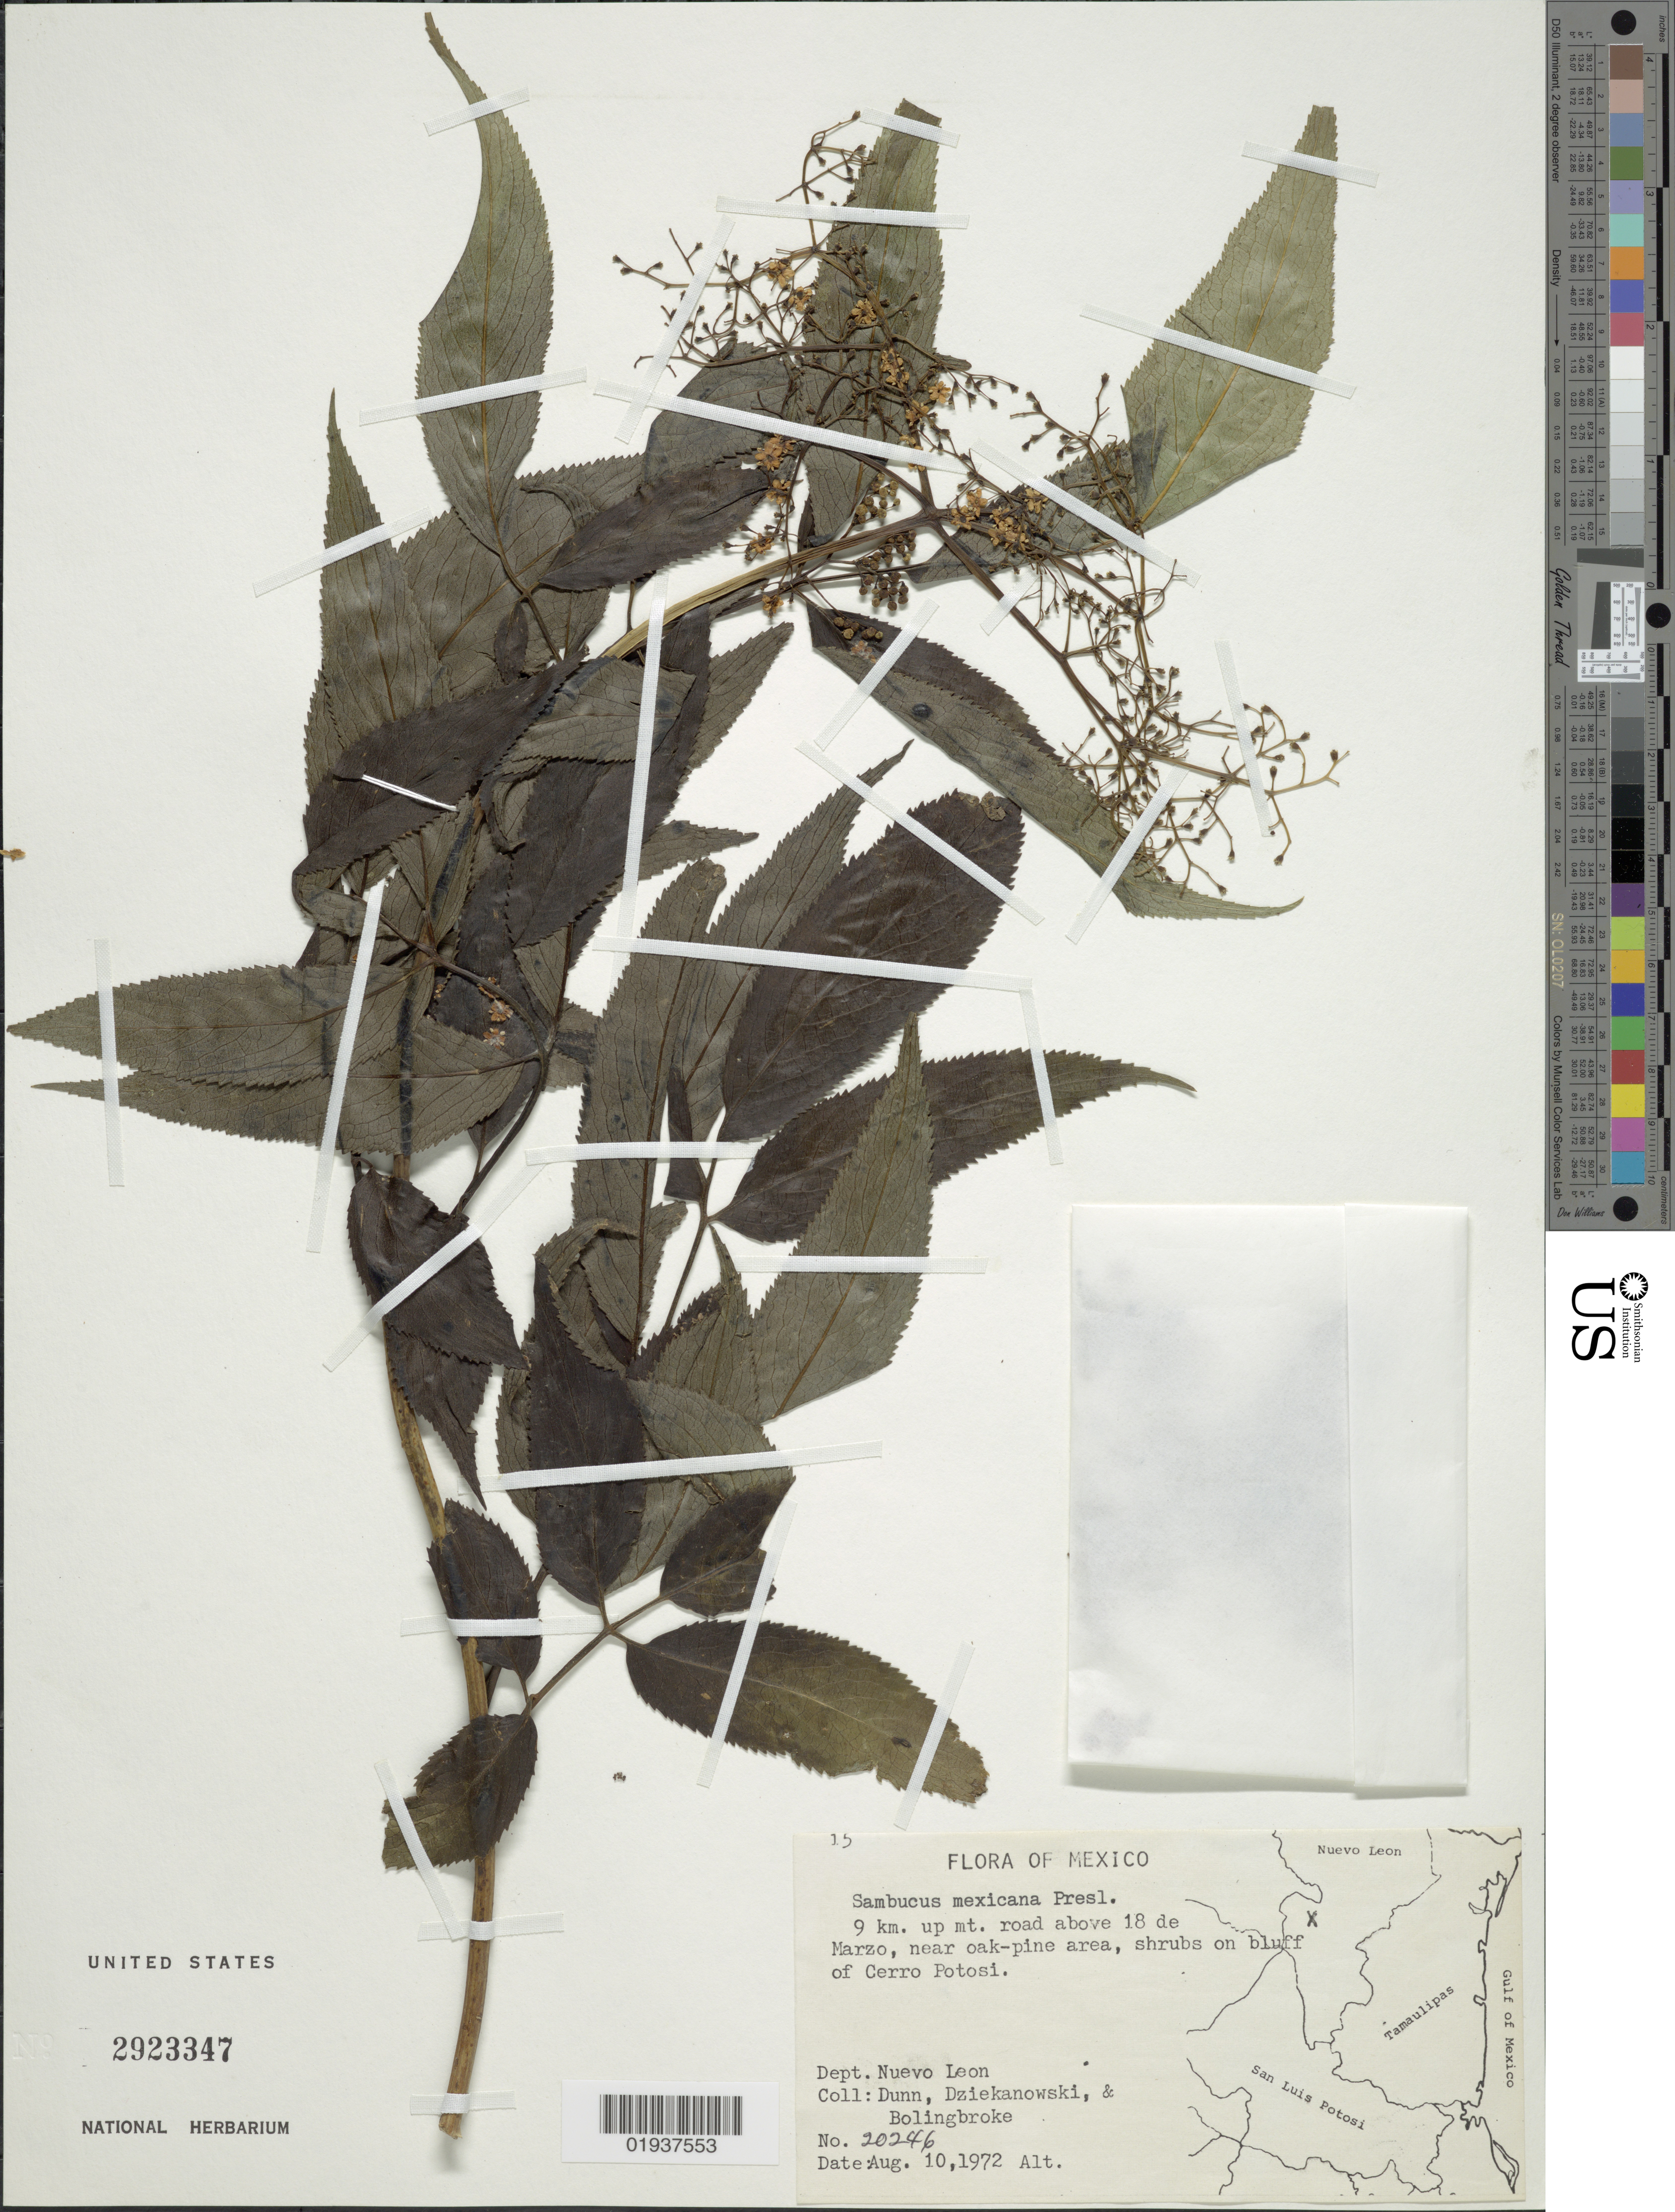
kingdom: Plantae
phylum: Tracheophyta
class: Magnoliopsida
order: Dipsacales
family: Viburnaceae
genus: Sambucus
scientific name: Sambucus mexicana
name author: C. Presl ex DC.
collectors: Dunn, --, -. Dziekanowski & -. Bolingbroke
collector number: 20246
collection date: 1972-08-10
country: Mexico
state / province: Nuevo León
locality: Dept. Nuevo Leon. 9 km. up mt. road above 18 de Marzo, near oak-pine area, shrubs on bluff of Cerro Potosi.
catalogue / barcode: US 2923347